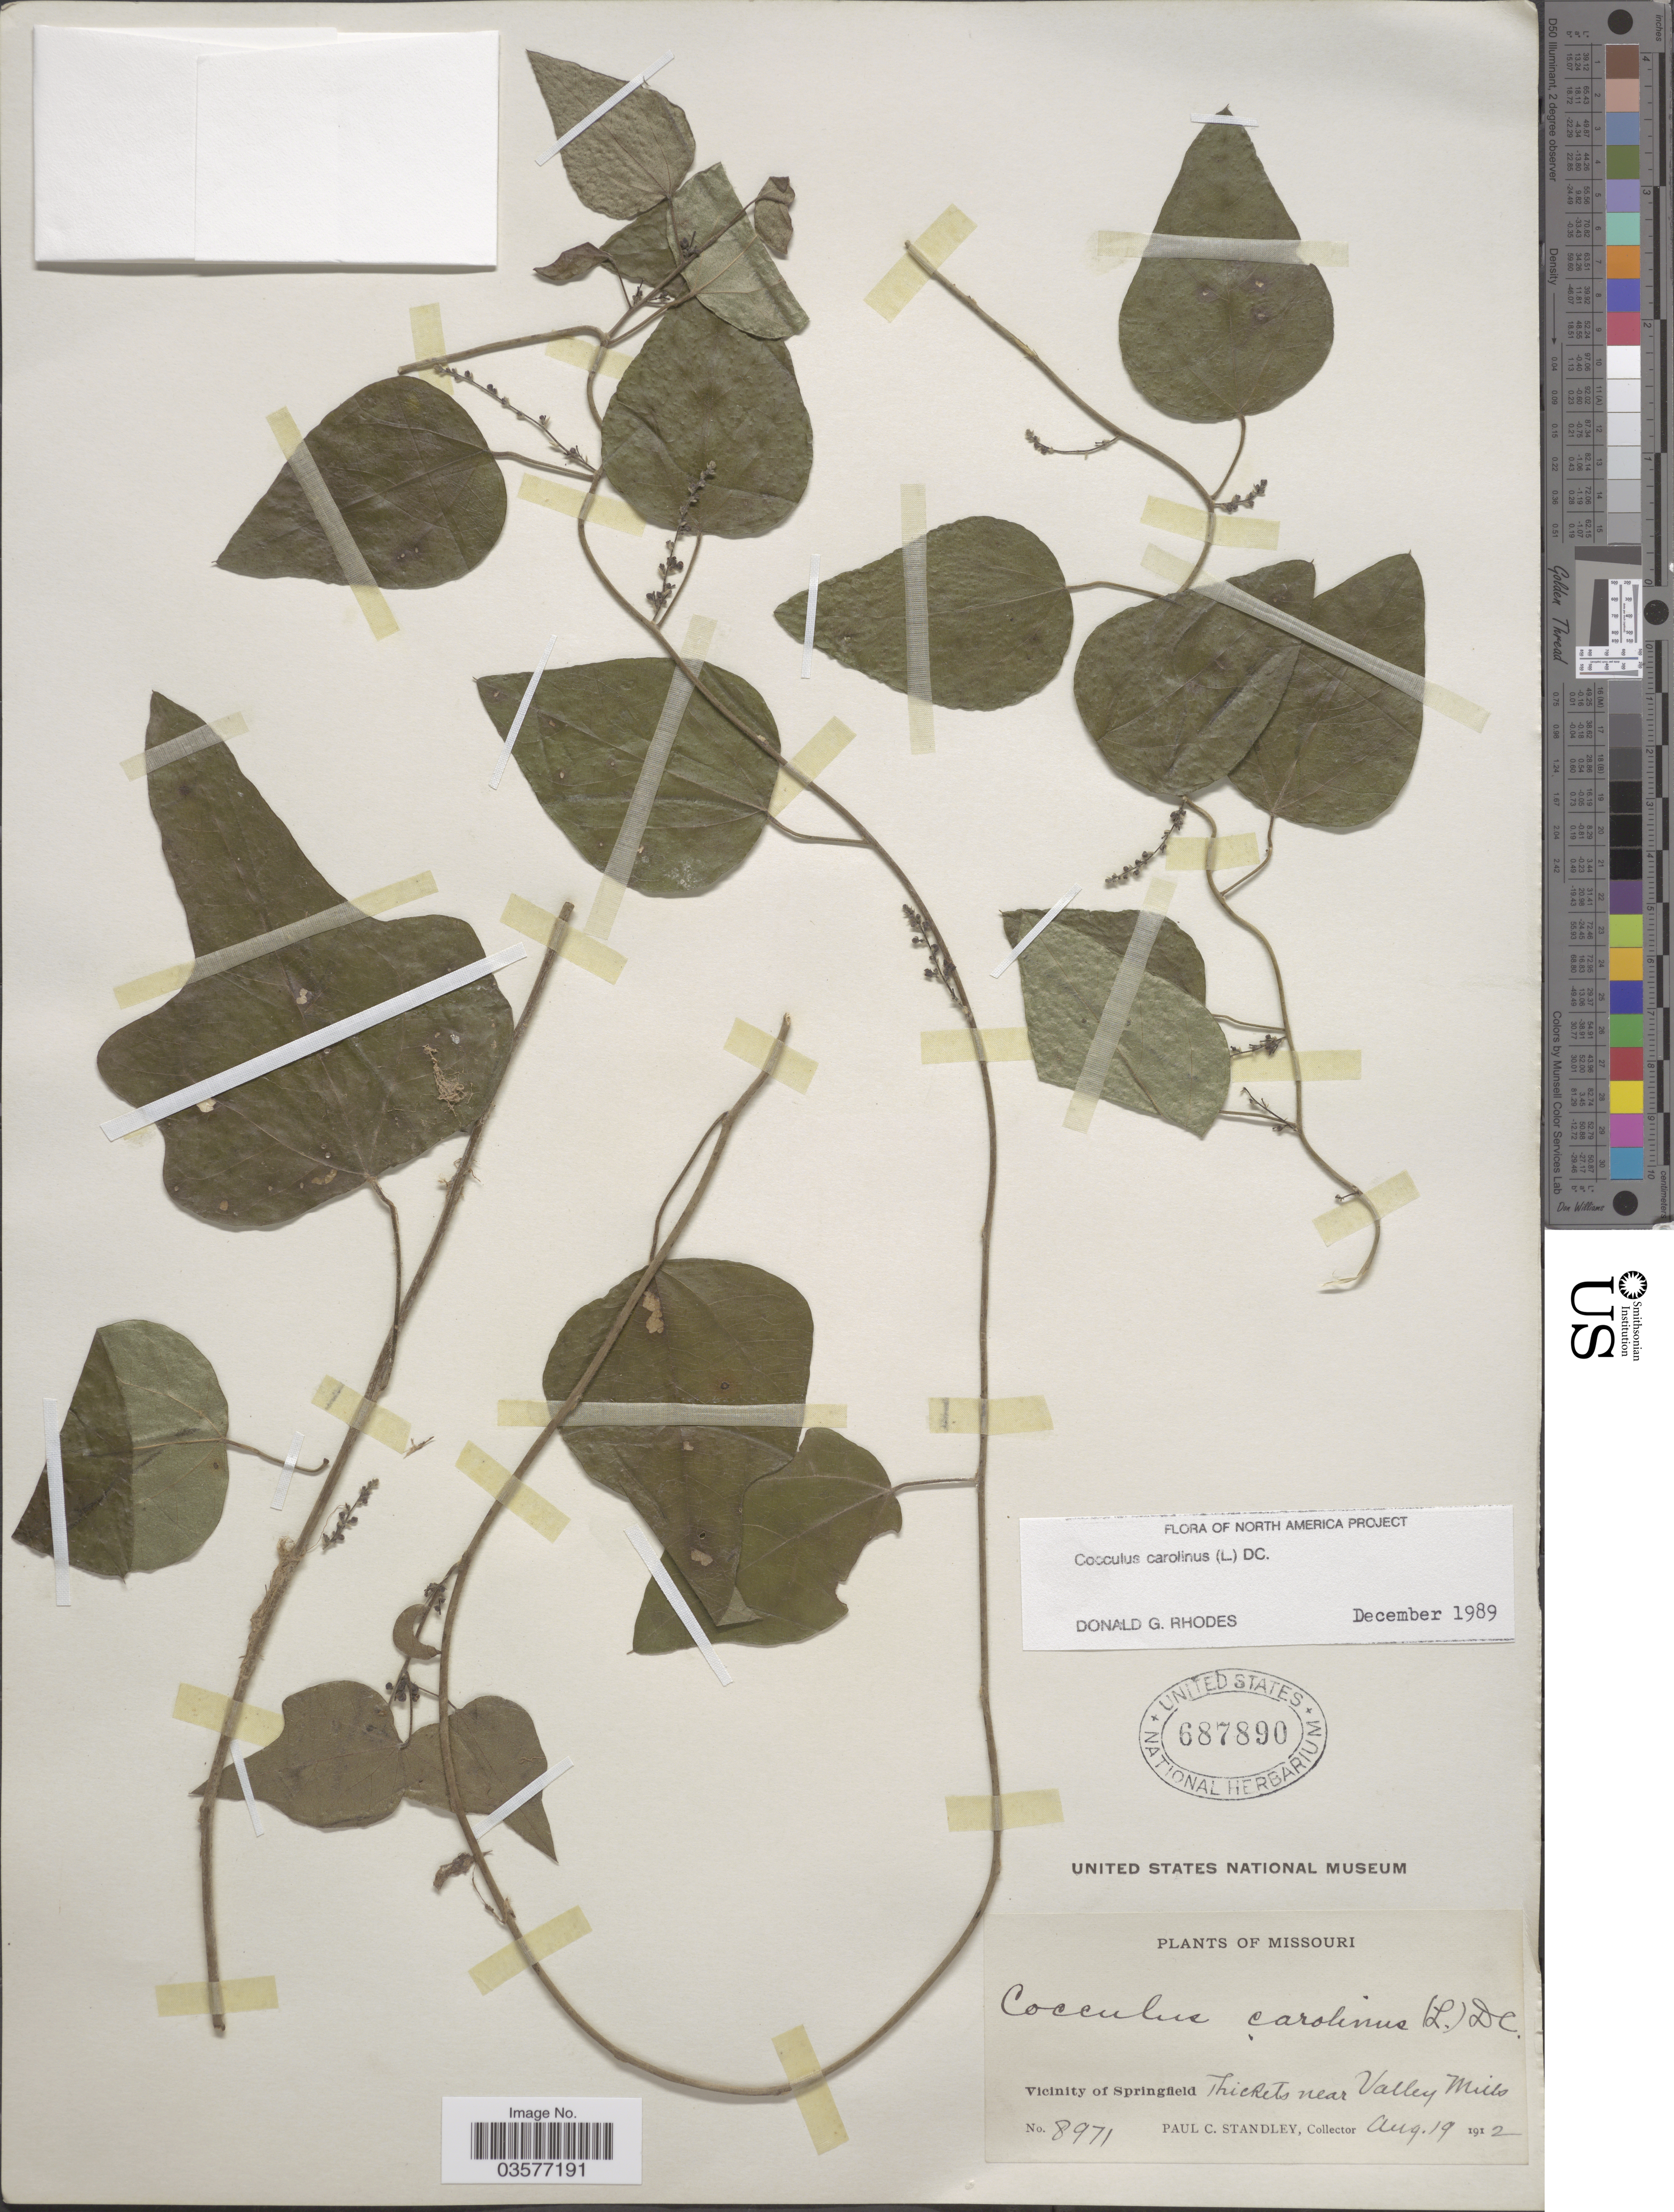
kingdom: Plantae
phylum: Tracheophyta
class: Magnoliopsida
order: Ranunculales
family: Menispermaceae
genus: Cocculus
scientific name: Cocculus carolinus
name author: (L.) DC.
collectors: P. C. Standley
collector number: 8971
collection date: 1912-08-19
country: United States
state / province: Missouri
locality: Vicinity of Springfield, Thickets near Valley Mills.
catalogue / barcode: US 687890